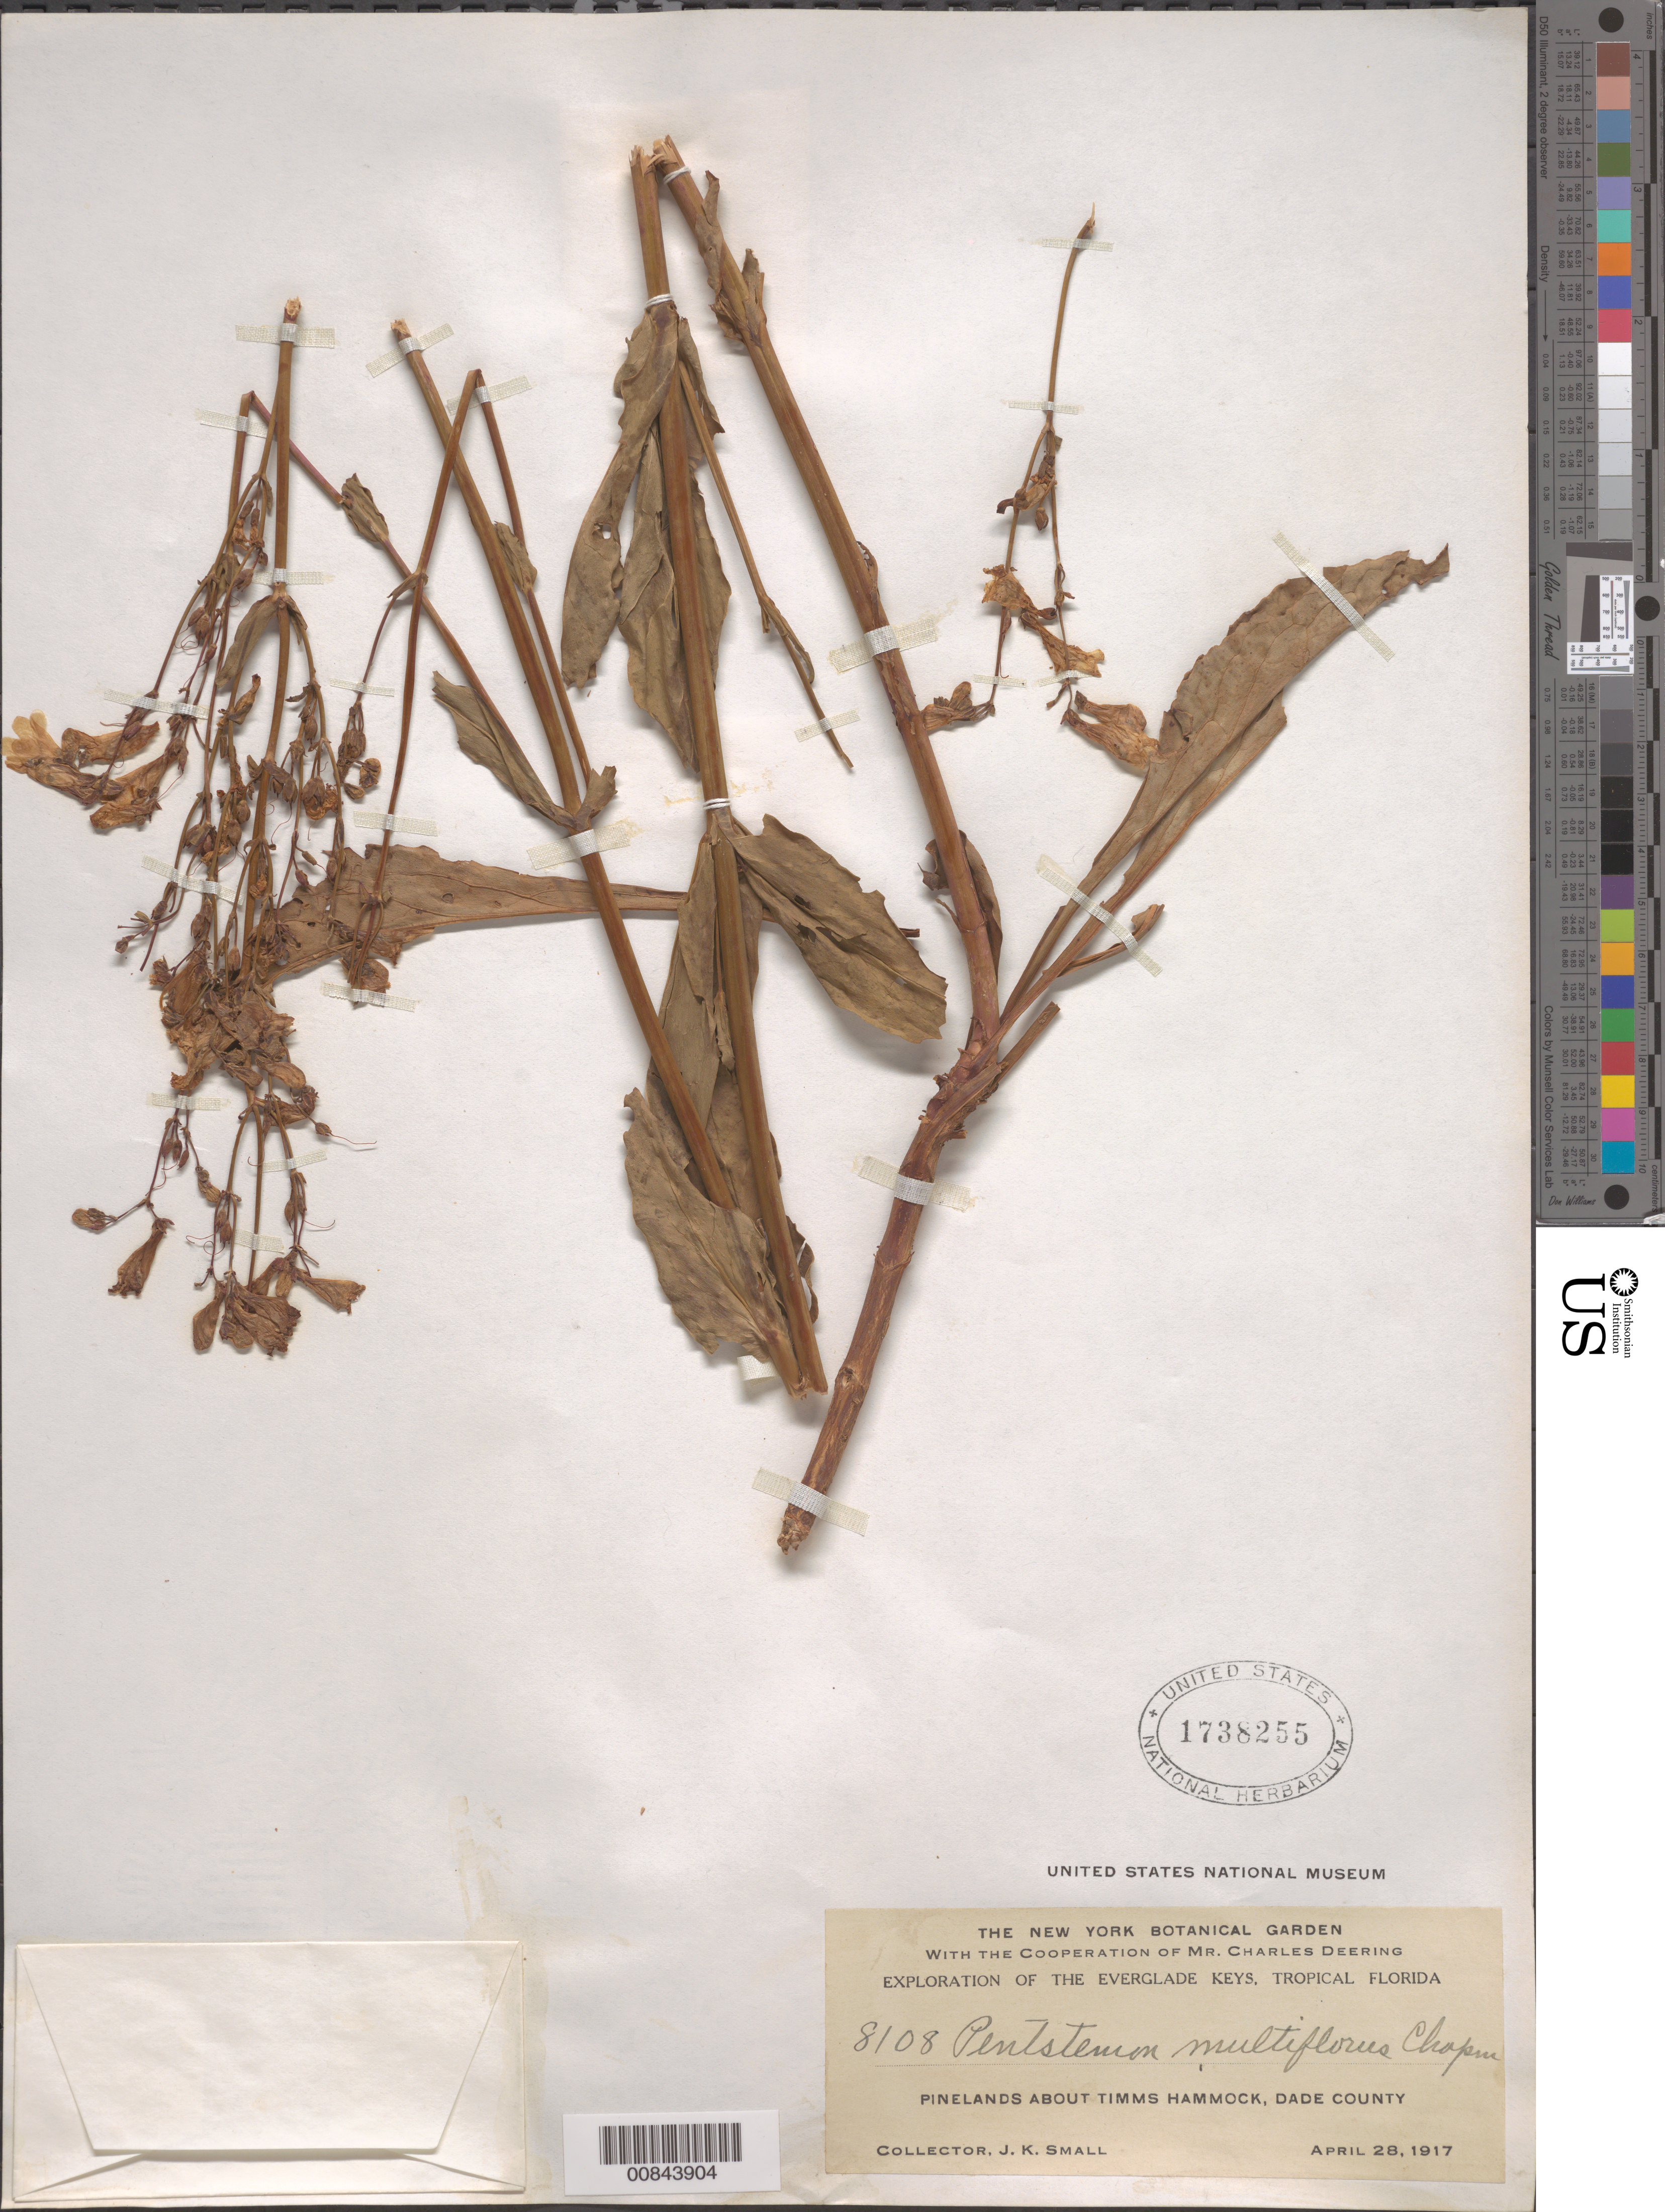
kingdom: Plantae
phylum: Tracheophyta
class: Magnoliopsida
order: Lamiales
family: Plantaginaceae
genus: Penstemon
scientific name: Penstemon multiflorus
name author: Chapm. in Small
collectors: J. K. Small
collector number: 8108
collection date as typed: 28 Apr 1917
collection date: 1917-04-28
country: United States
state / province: Florida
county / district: Dade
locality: Timms Hammock.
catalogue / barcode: US 1738255